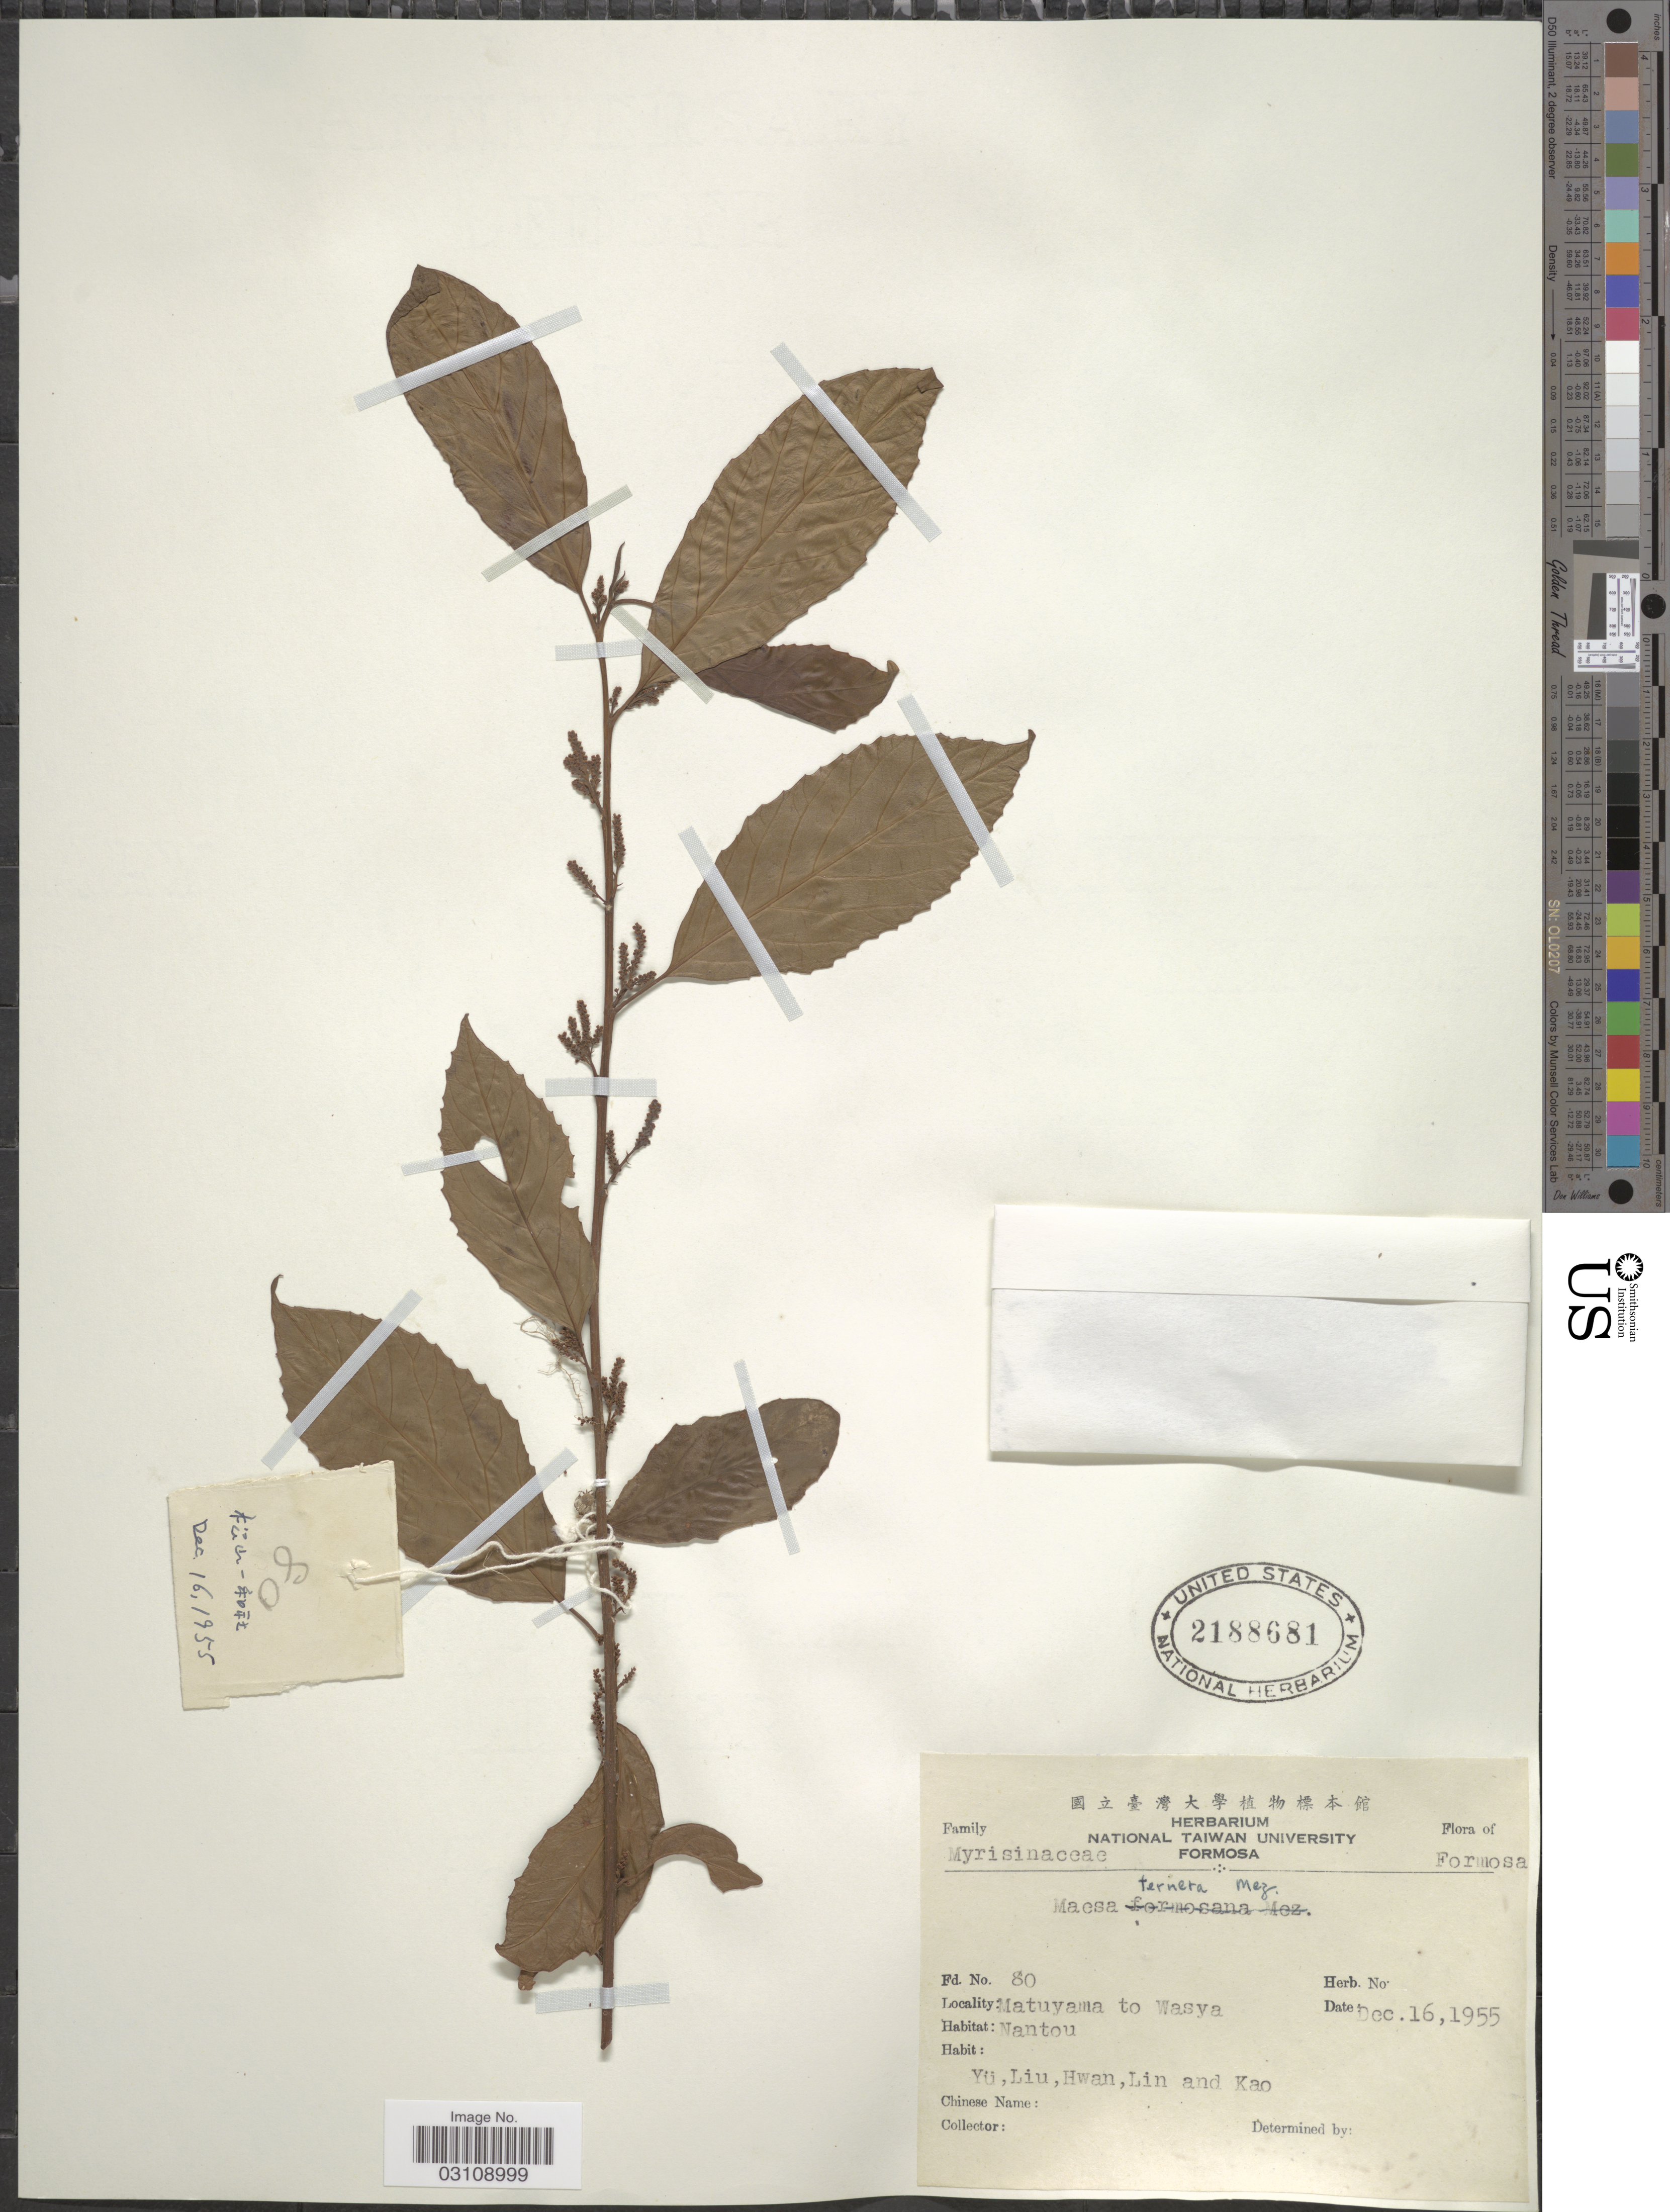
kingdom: Plantae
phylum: Tracheophyta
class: Magnoliopsida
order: Ericales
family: Primulaceae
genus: Maesa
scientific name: Maesa tenera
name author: Mez in Engl.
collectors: Yu, Liu, Hwan, Lin & -. Kao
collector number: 80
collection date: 1955-12-16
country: Taiwan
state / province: Nantou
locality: Formosa, Matuyama to Wasya, Nantou.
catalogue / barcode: US 2188681